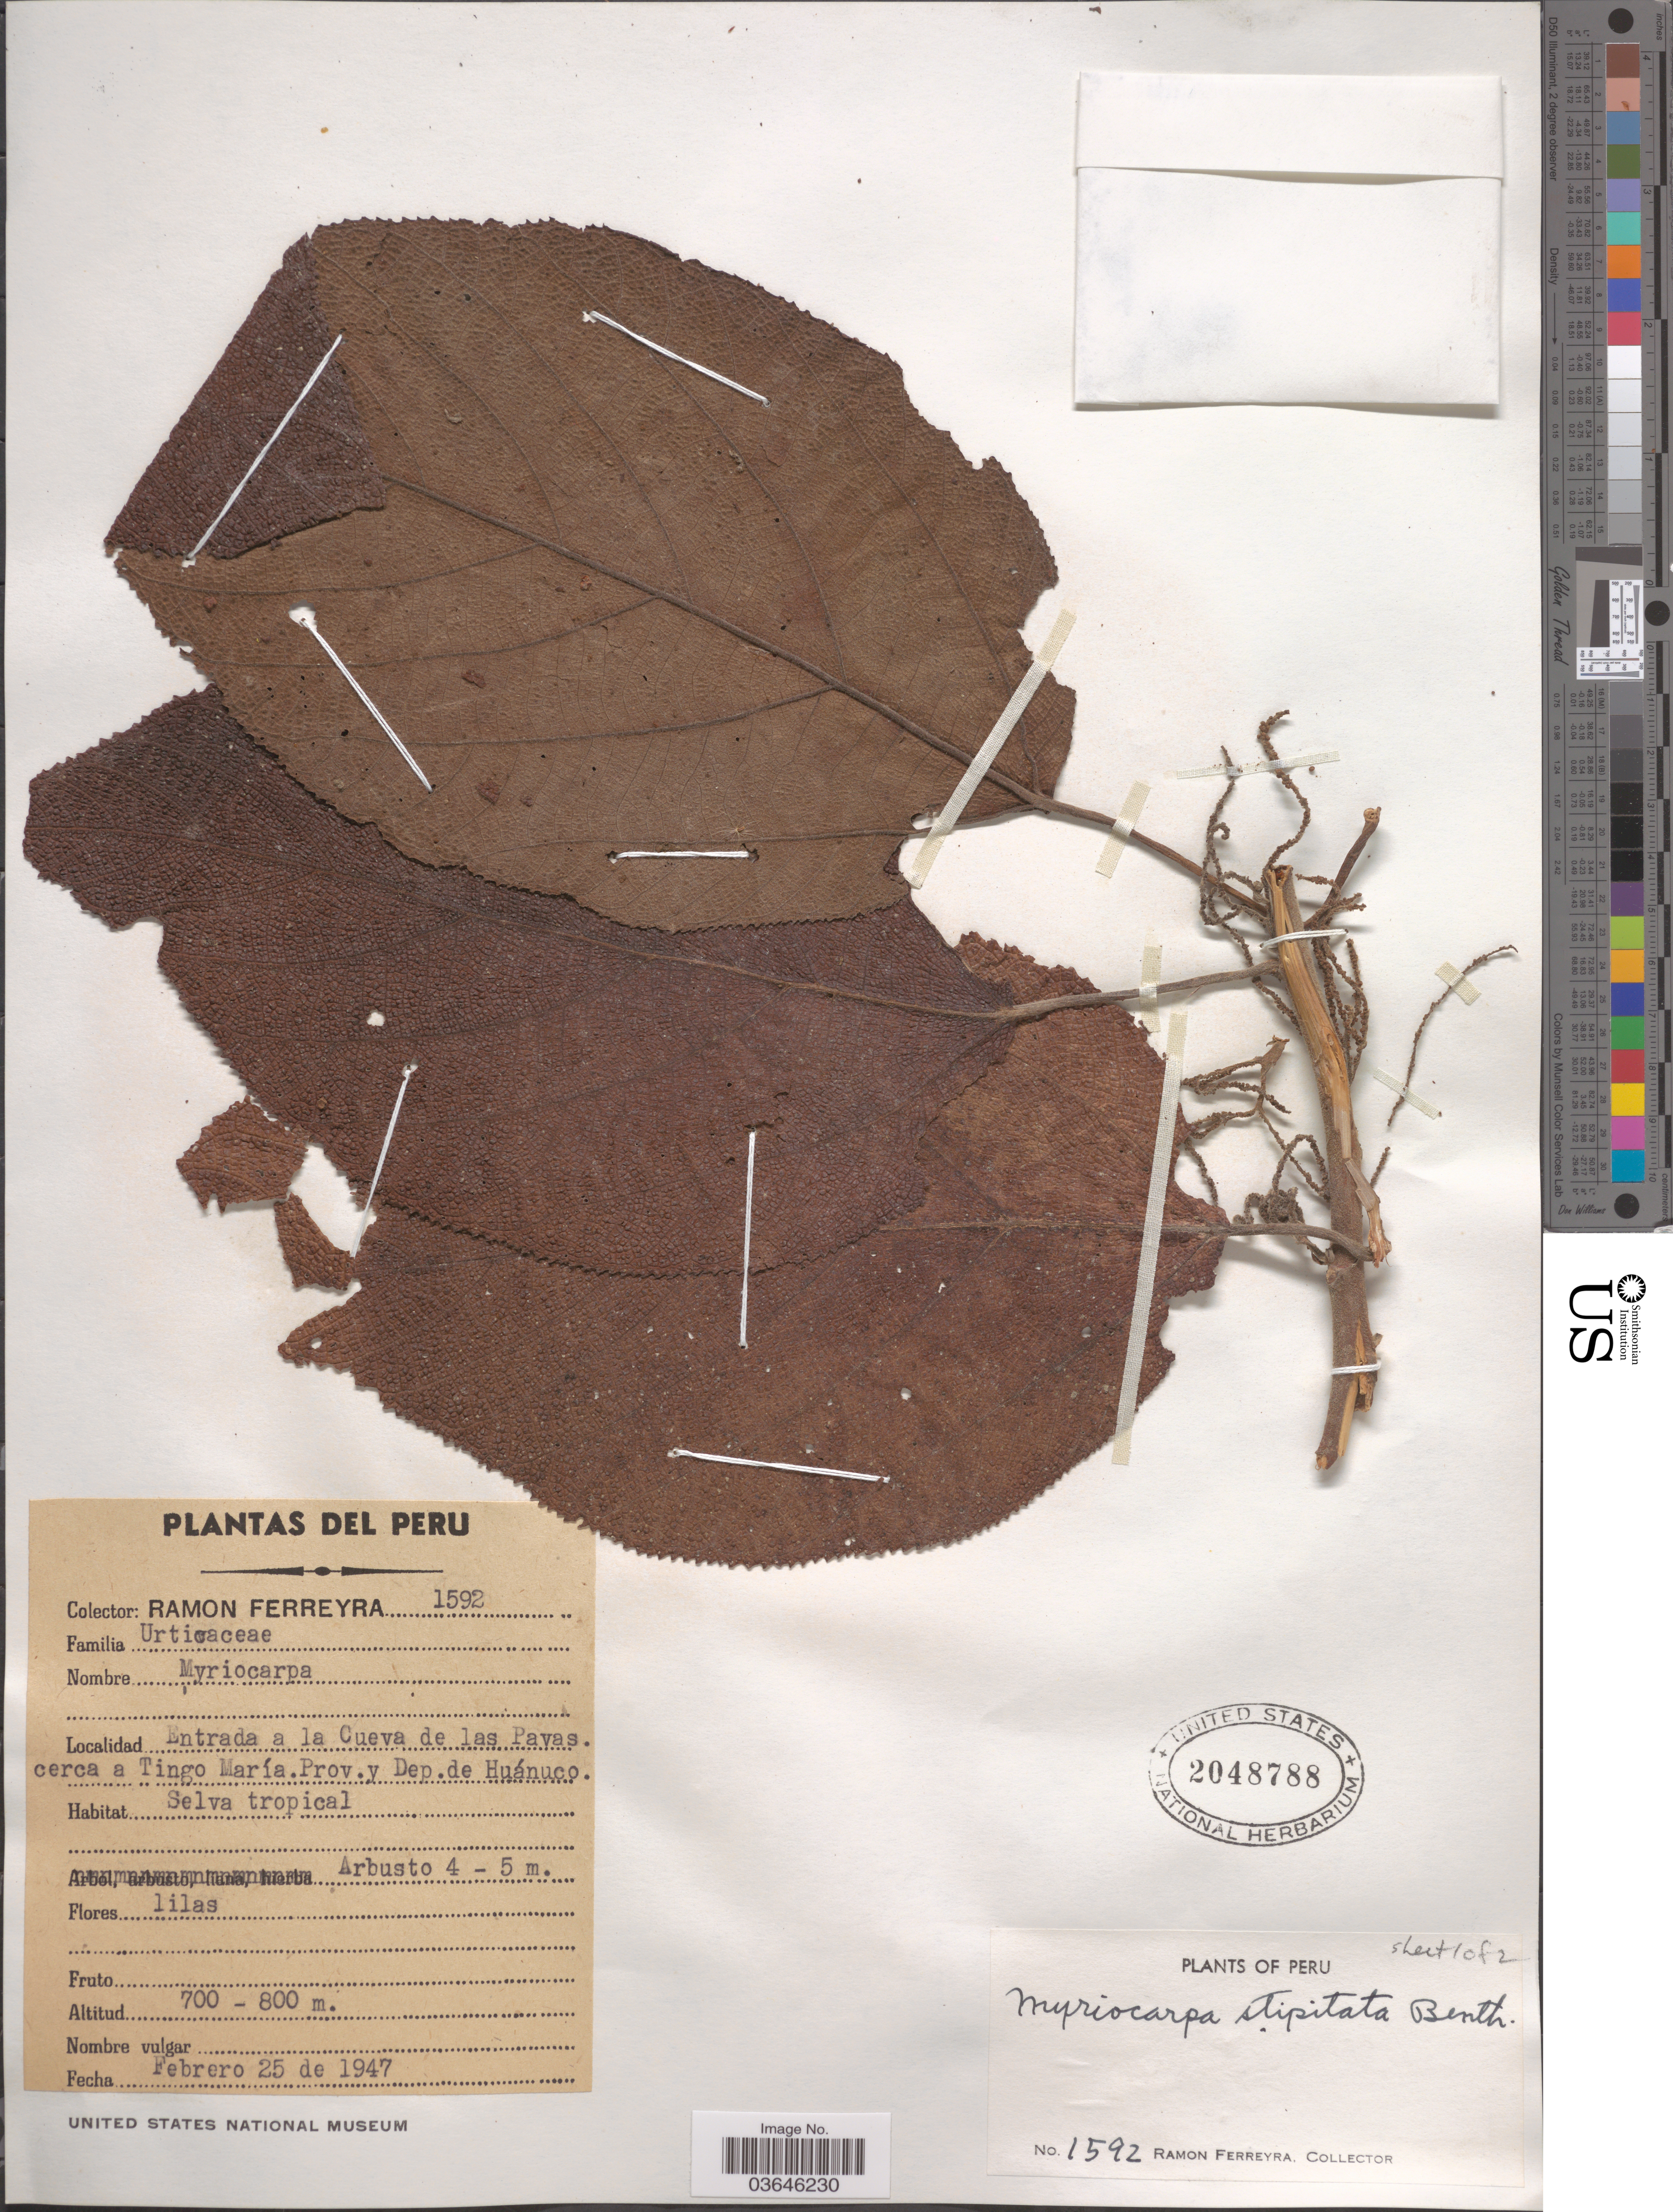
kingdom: Plantae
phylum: Tracheophyta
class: Magnoliopsida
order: Rosales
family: Urticaceae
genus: Myriocarpa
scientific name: Myriocarpa stipitata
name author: Benth.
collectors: R. A. Ferreyra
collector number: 1592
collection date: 1947-02-25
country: Peru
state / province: Huánuco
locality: Entrada a la Cueva de las Pavas. Cerca a Tingo María. Prov. y Dept. de Huánuco.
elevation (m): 700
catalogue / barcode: US 2048788